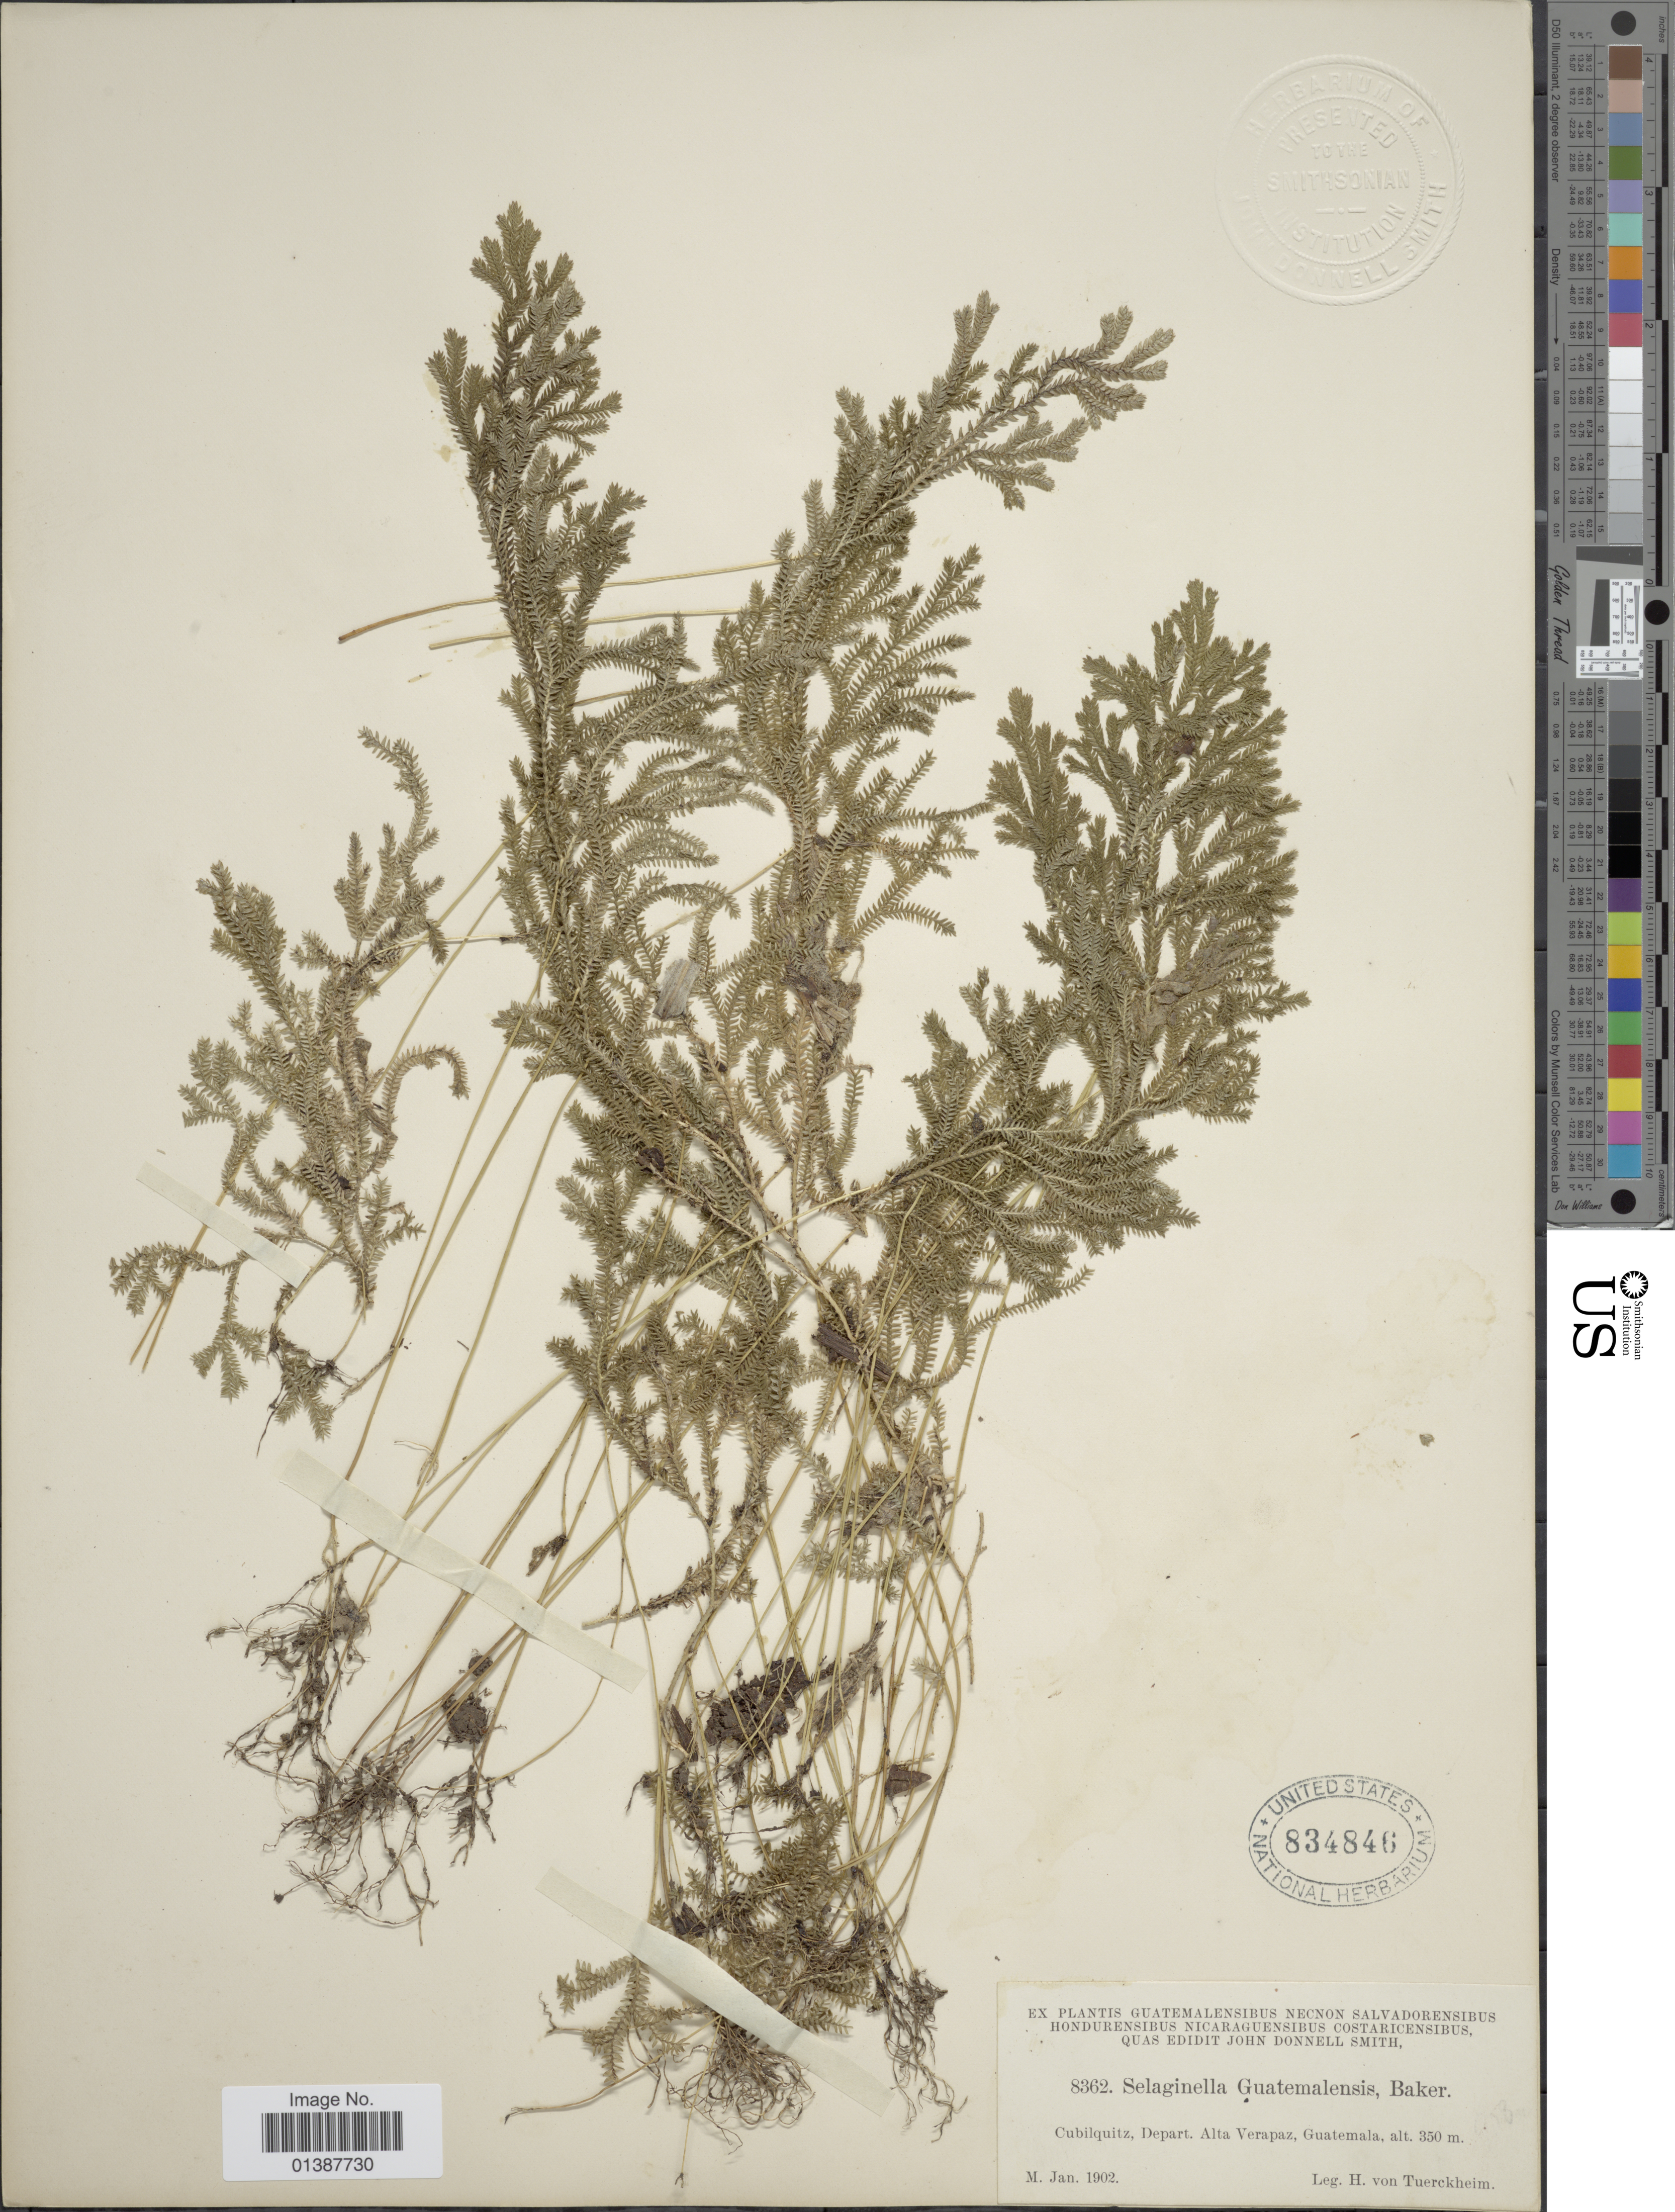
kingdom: Plantae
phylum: Tracheophyta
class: Lycopodiopsida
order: Selaginellales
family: Selaginellaceae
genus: Selaginella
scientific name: Selaginella guatemalensis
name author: Baker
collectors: H. von Türckheim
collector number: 8362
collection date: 1902-01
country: Guatemala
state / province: Alta Verapaz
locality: Cubilquitz, Depart Alta Verapaz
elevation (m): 350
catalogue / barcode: US 834846